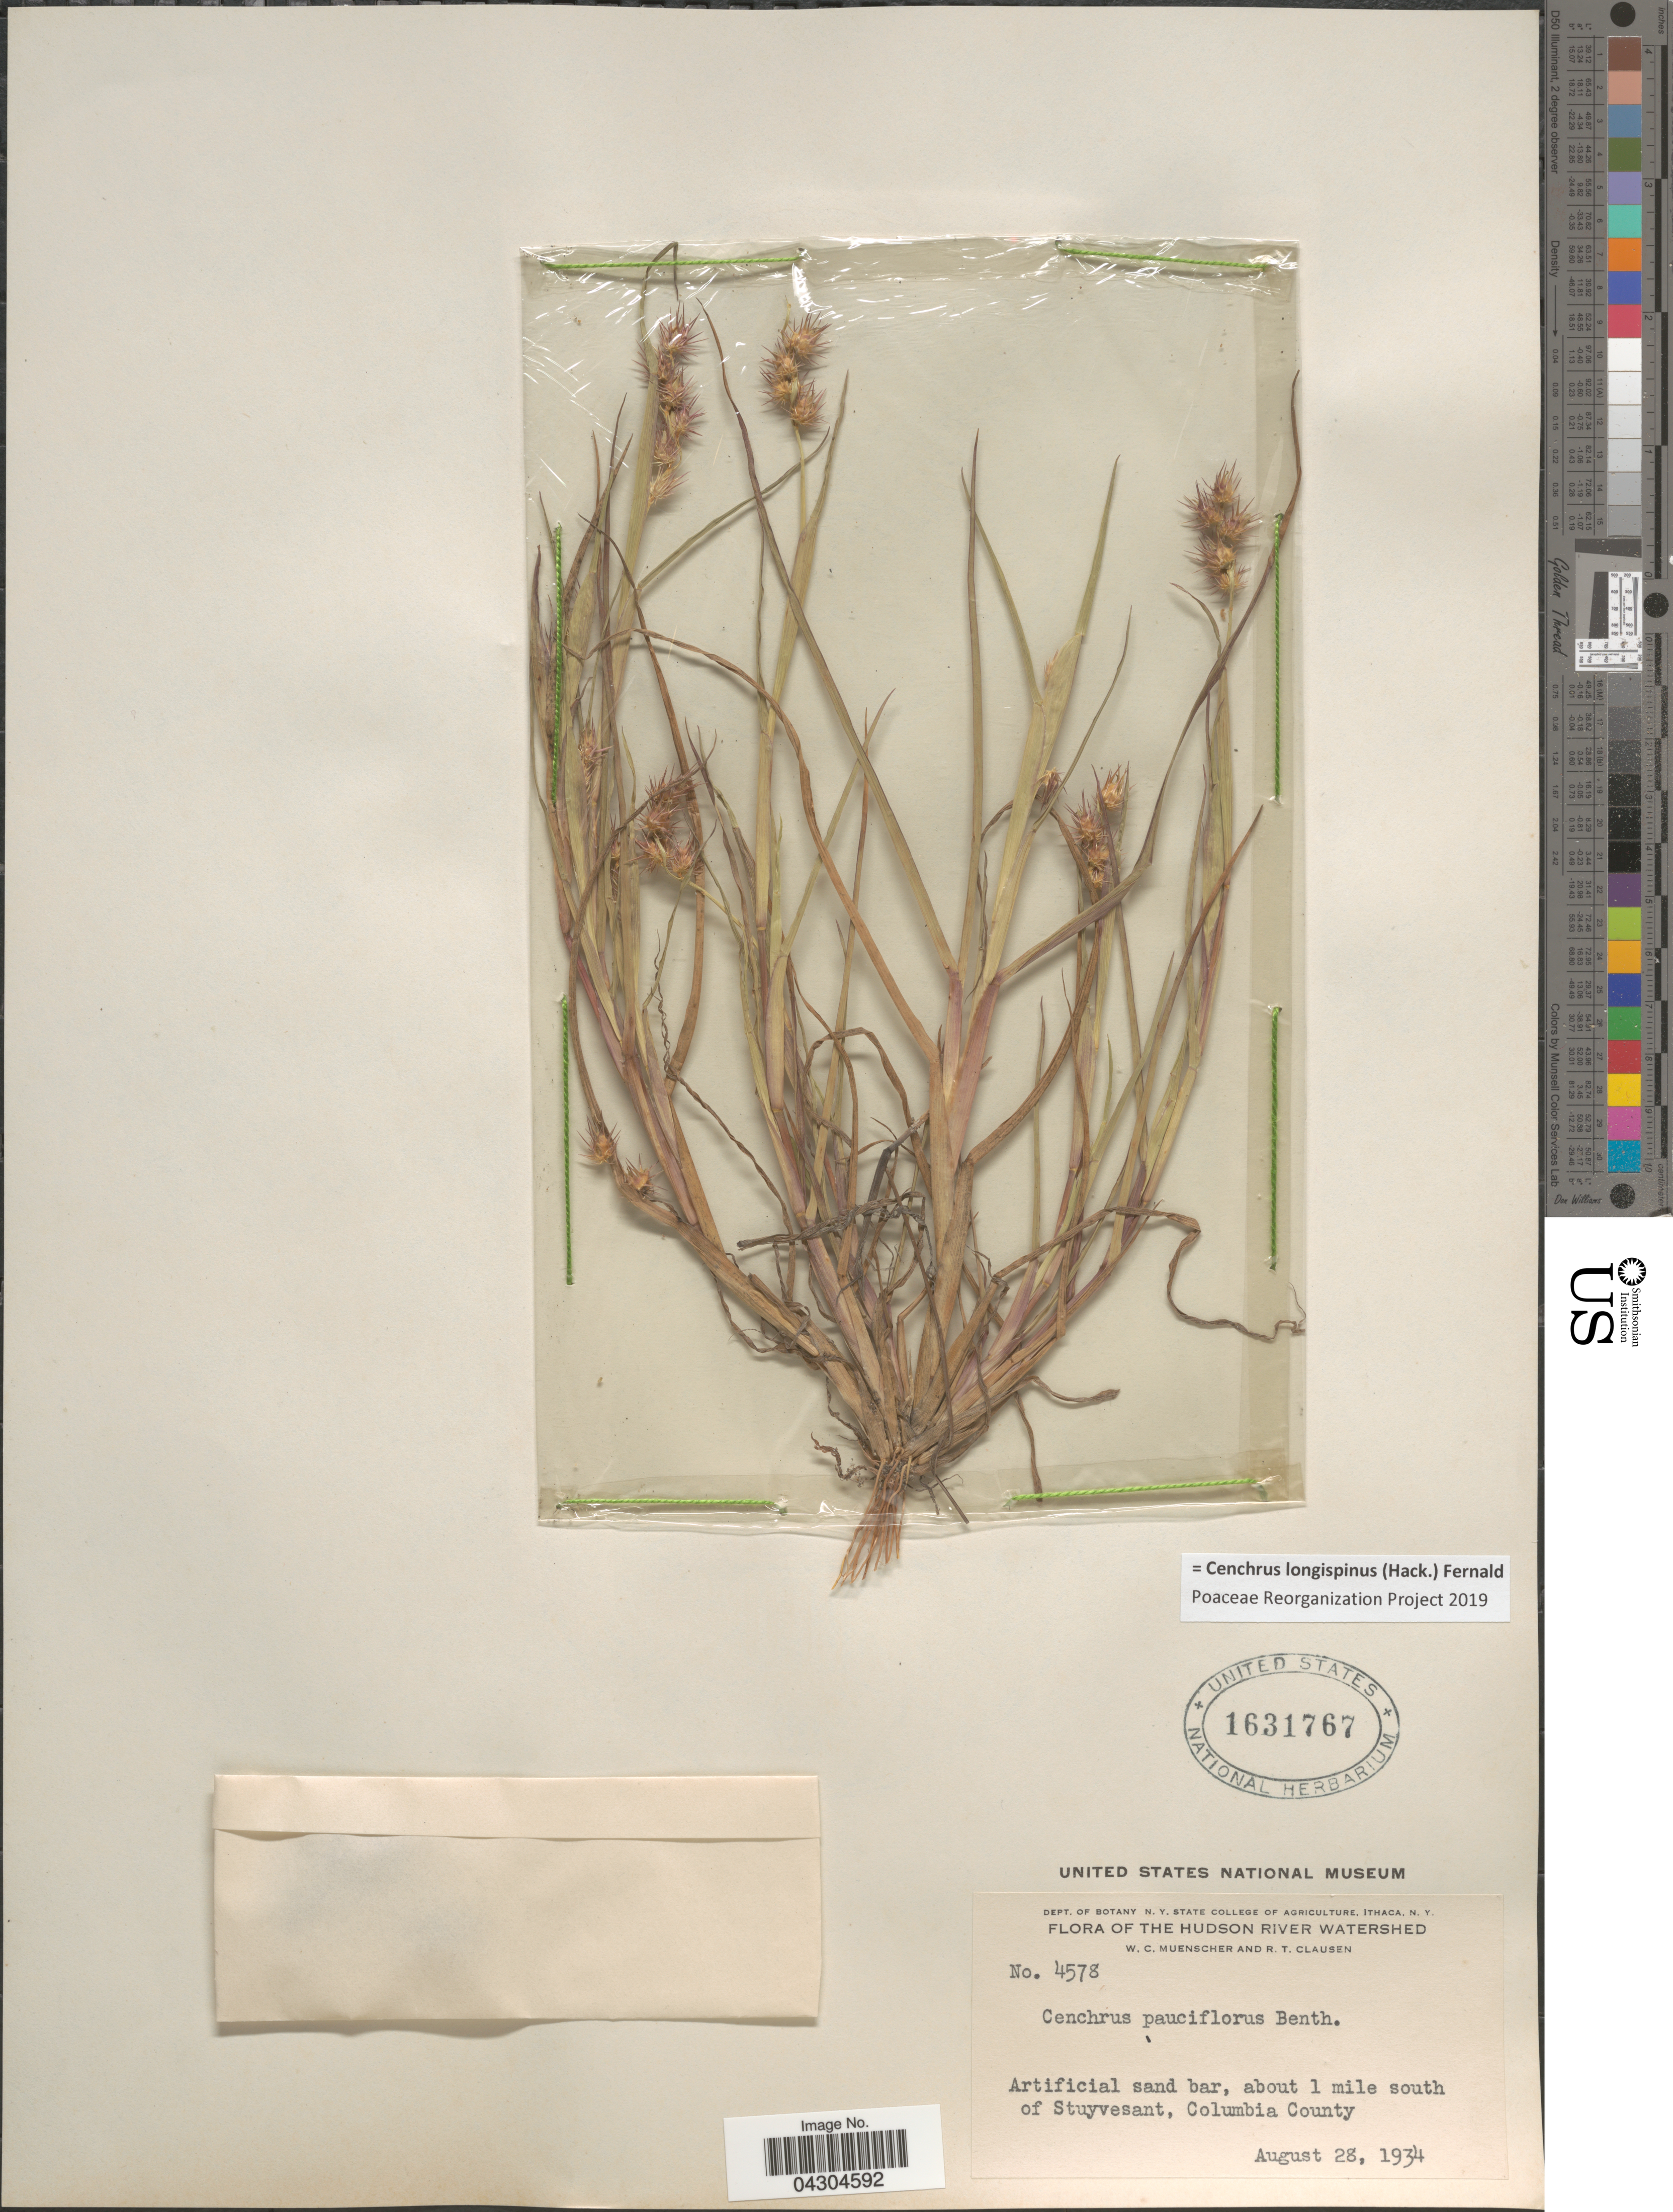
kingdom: Plantae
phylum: Tracheophyta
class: Liliopsida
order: Poales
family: Poaceae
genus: Cenchrus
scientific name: Cenchrus longispinus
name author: (Hack.) Fernald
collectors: W. Muenscher & R. T. Clausen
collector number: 4578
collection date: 1934-08-28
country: United States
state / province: New York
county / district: Columbia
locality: The Hudson River Watershed. Artificial sand bar, about 1 mile south of Stuyvesant, Columbia County.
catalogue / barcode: US 1631767